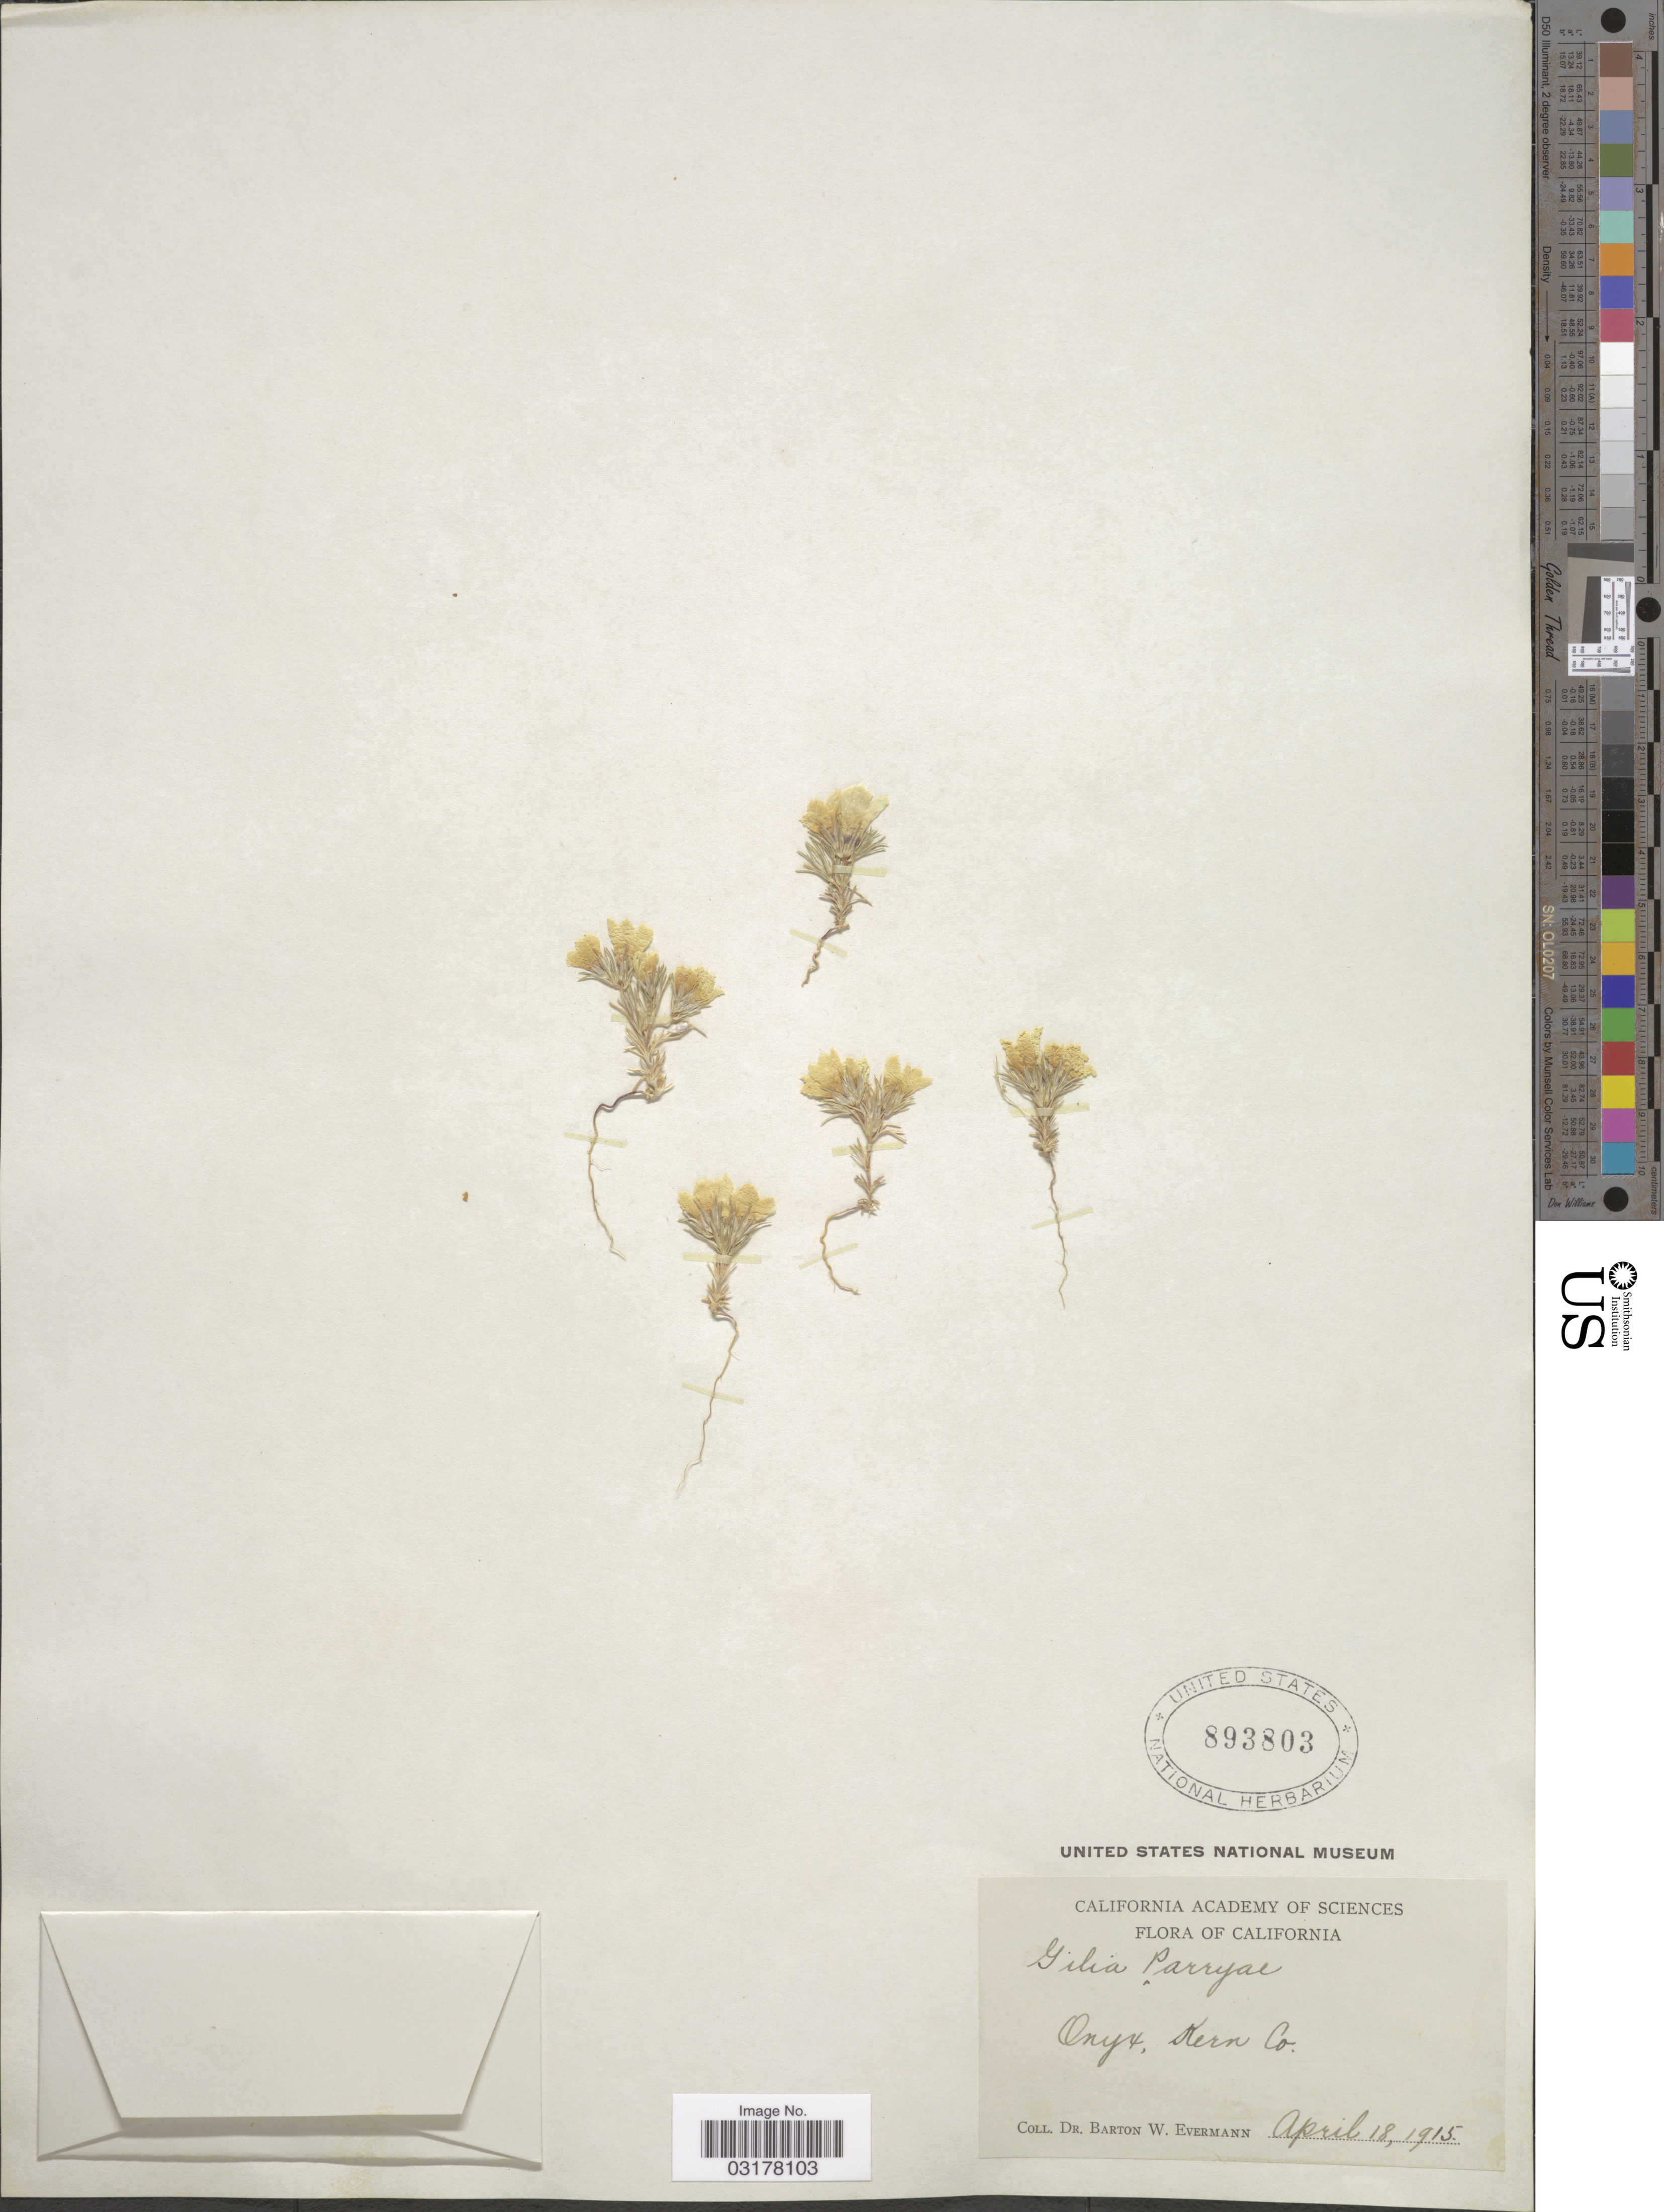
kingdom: Plantae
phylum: Tracheophyta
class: Magnoliopsida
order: Ericales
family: Polemoniaceae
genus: Linanthus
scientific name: Linanthus parryae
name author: (A. Gray) Greene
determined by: Strong, Mark T., (BOT), Smithsonian Institution - National Museum of Natural History (UNITED STATES)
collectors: B. W. Evermann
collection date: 1915-04-18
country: United States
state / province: California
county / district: Kern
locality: Onyx, Kern Co.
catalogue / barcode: US 893803